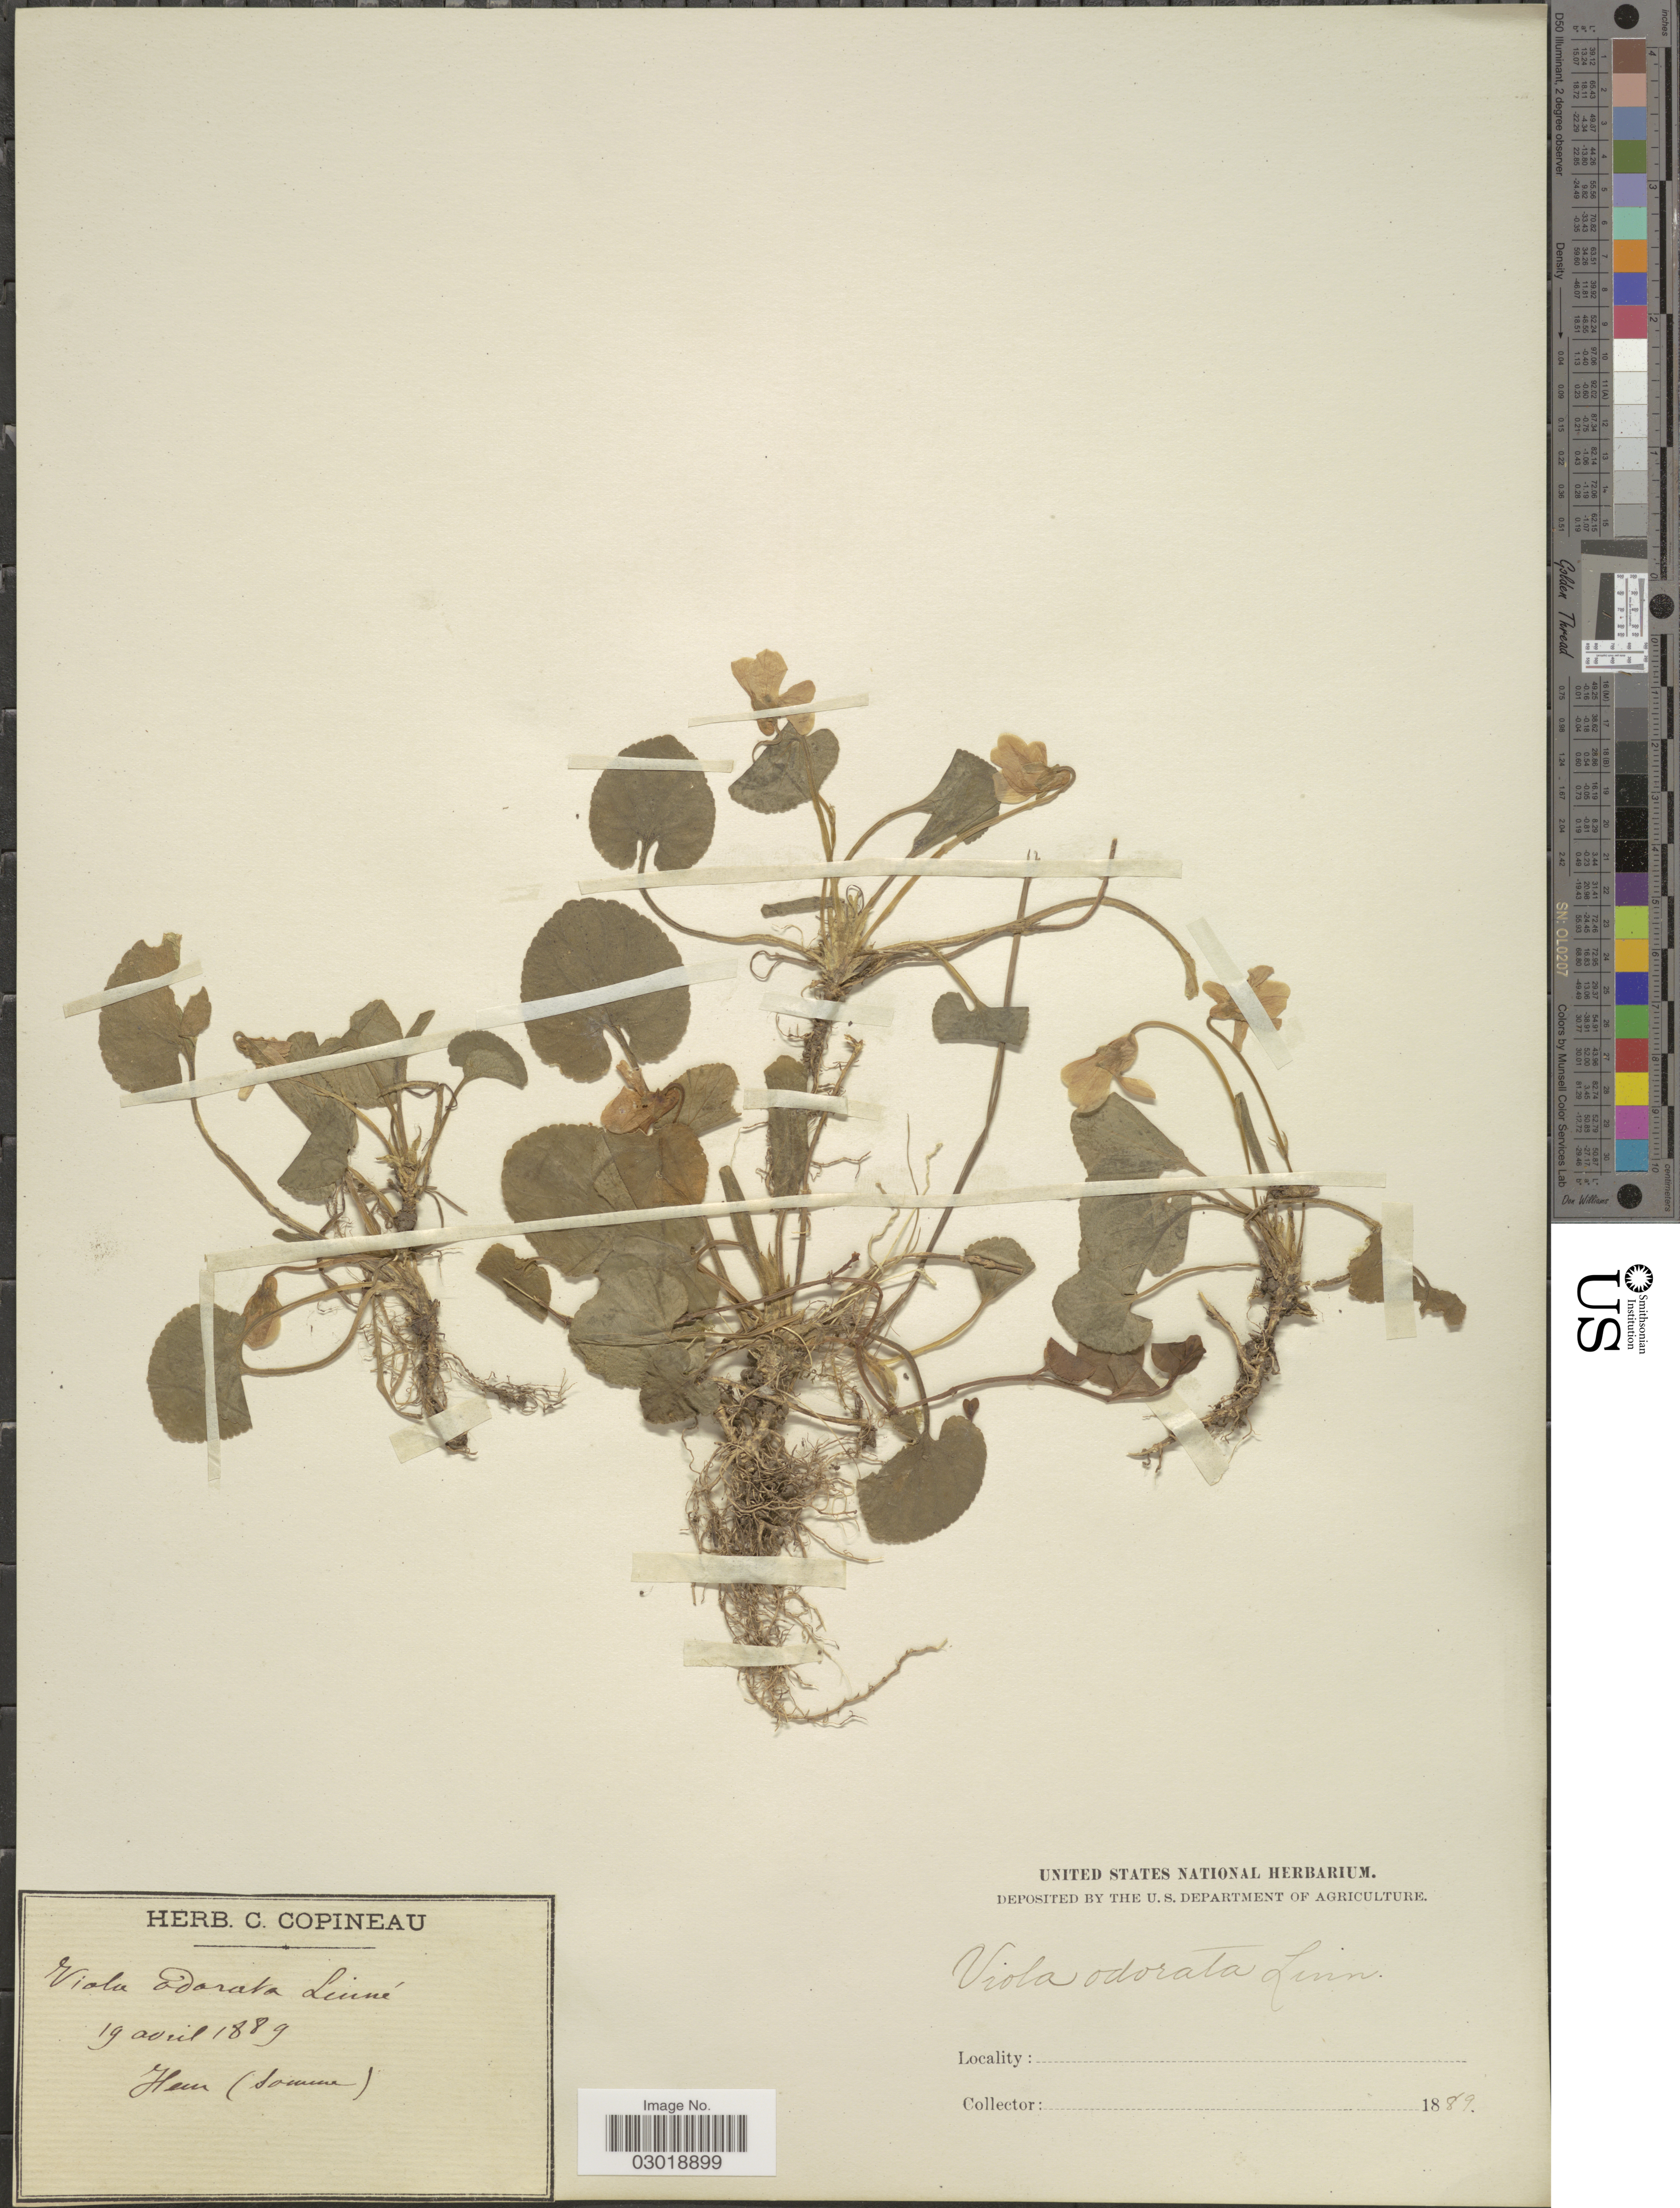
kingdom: Plantae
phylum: Tracheophyta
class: Magnoliopsida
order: Malpighiales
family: Violaceae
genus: Viola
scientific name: Viola odorata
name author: L.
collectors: ex herb. C. Copineau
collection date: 1889-04-19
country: France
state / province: Hauts-de-France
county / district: Somme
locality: Hem (Somme)